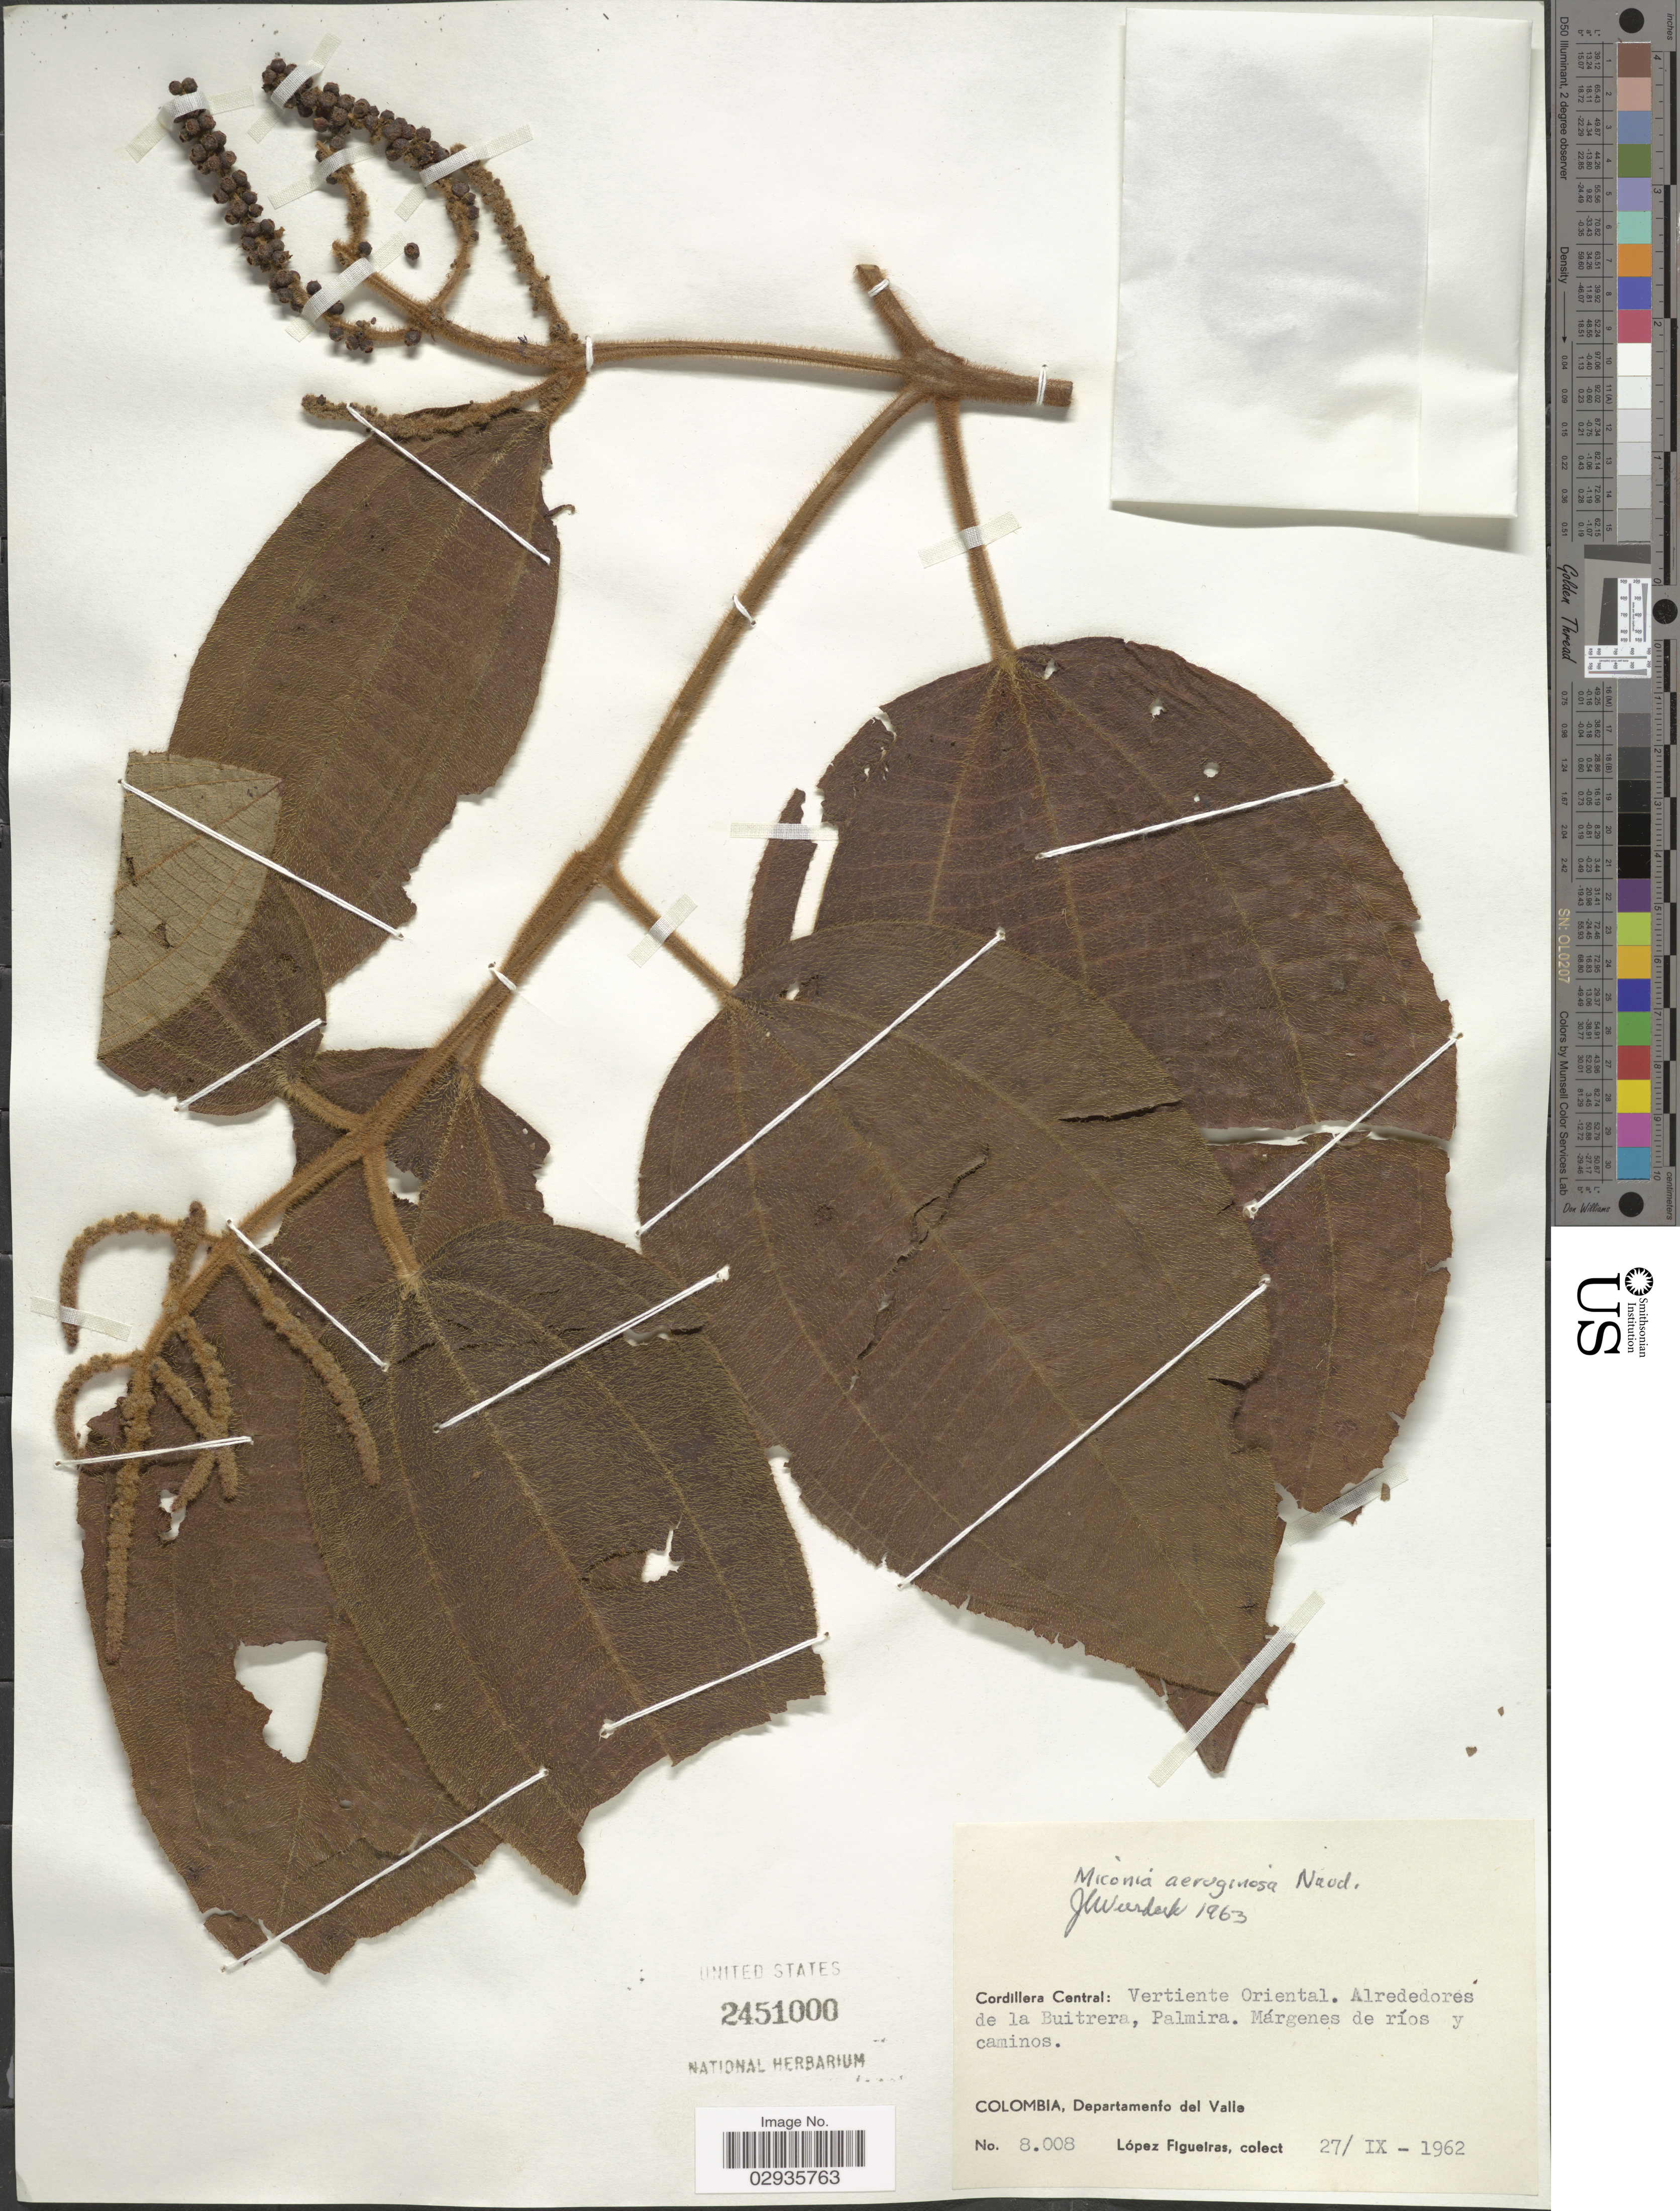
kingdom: Plantae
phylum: Tracheophyta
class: Magnoliopsida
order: Myrtales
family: Melastomataceae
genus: Miconia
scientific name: Miconia aeruginosa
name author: Naudin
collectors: M. López Figueiras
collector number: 8008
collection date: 1962-09-27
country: Colombia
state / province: Valle del Cauca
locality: Departamento del Valle. Cordillera Central: Vertiente Oriental. Alrededores de la Buitrera, Palmira. Márgenes de ríos y caminos.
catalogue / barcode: US 2451000